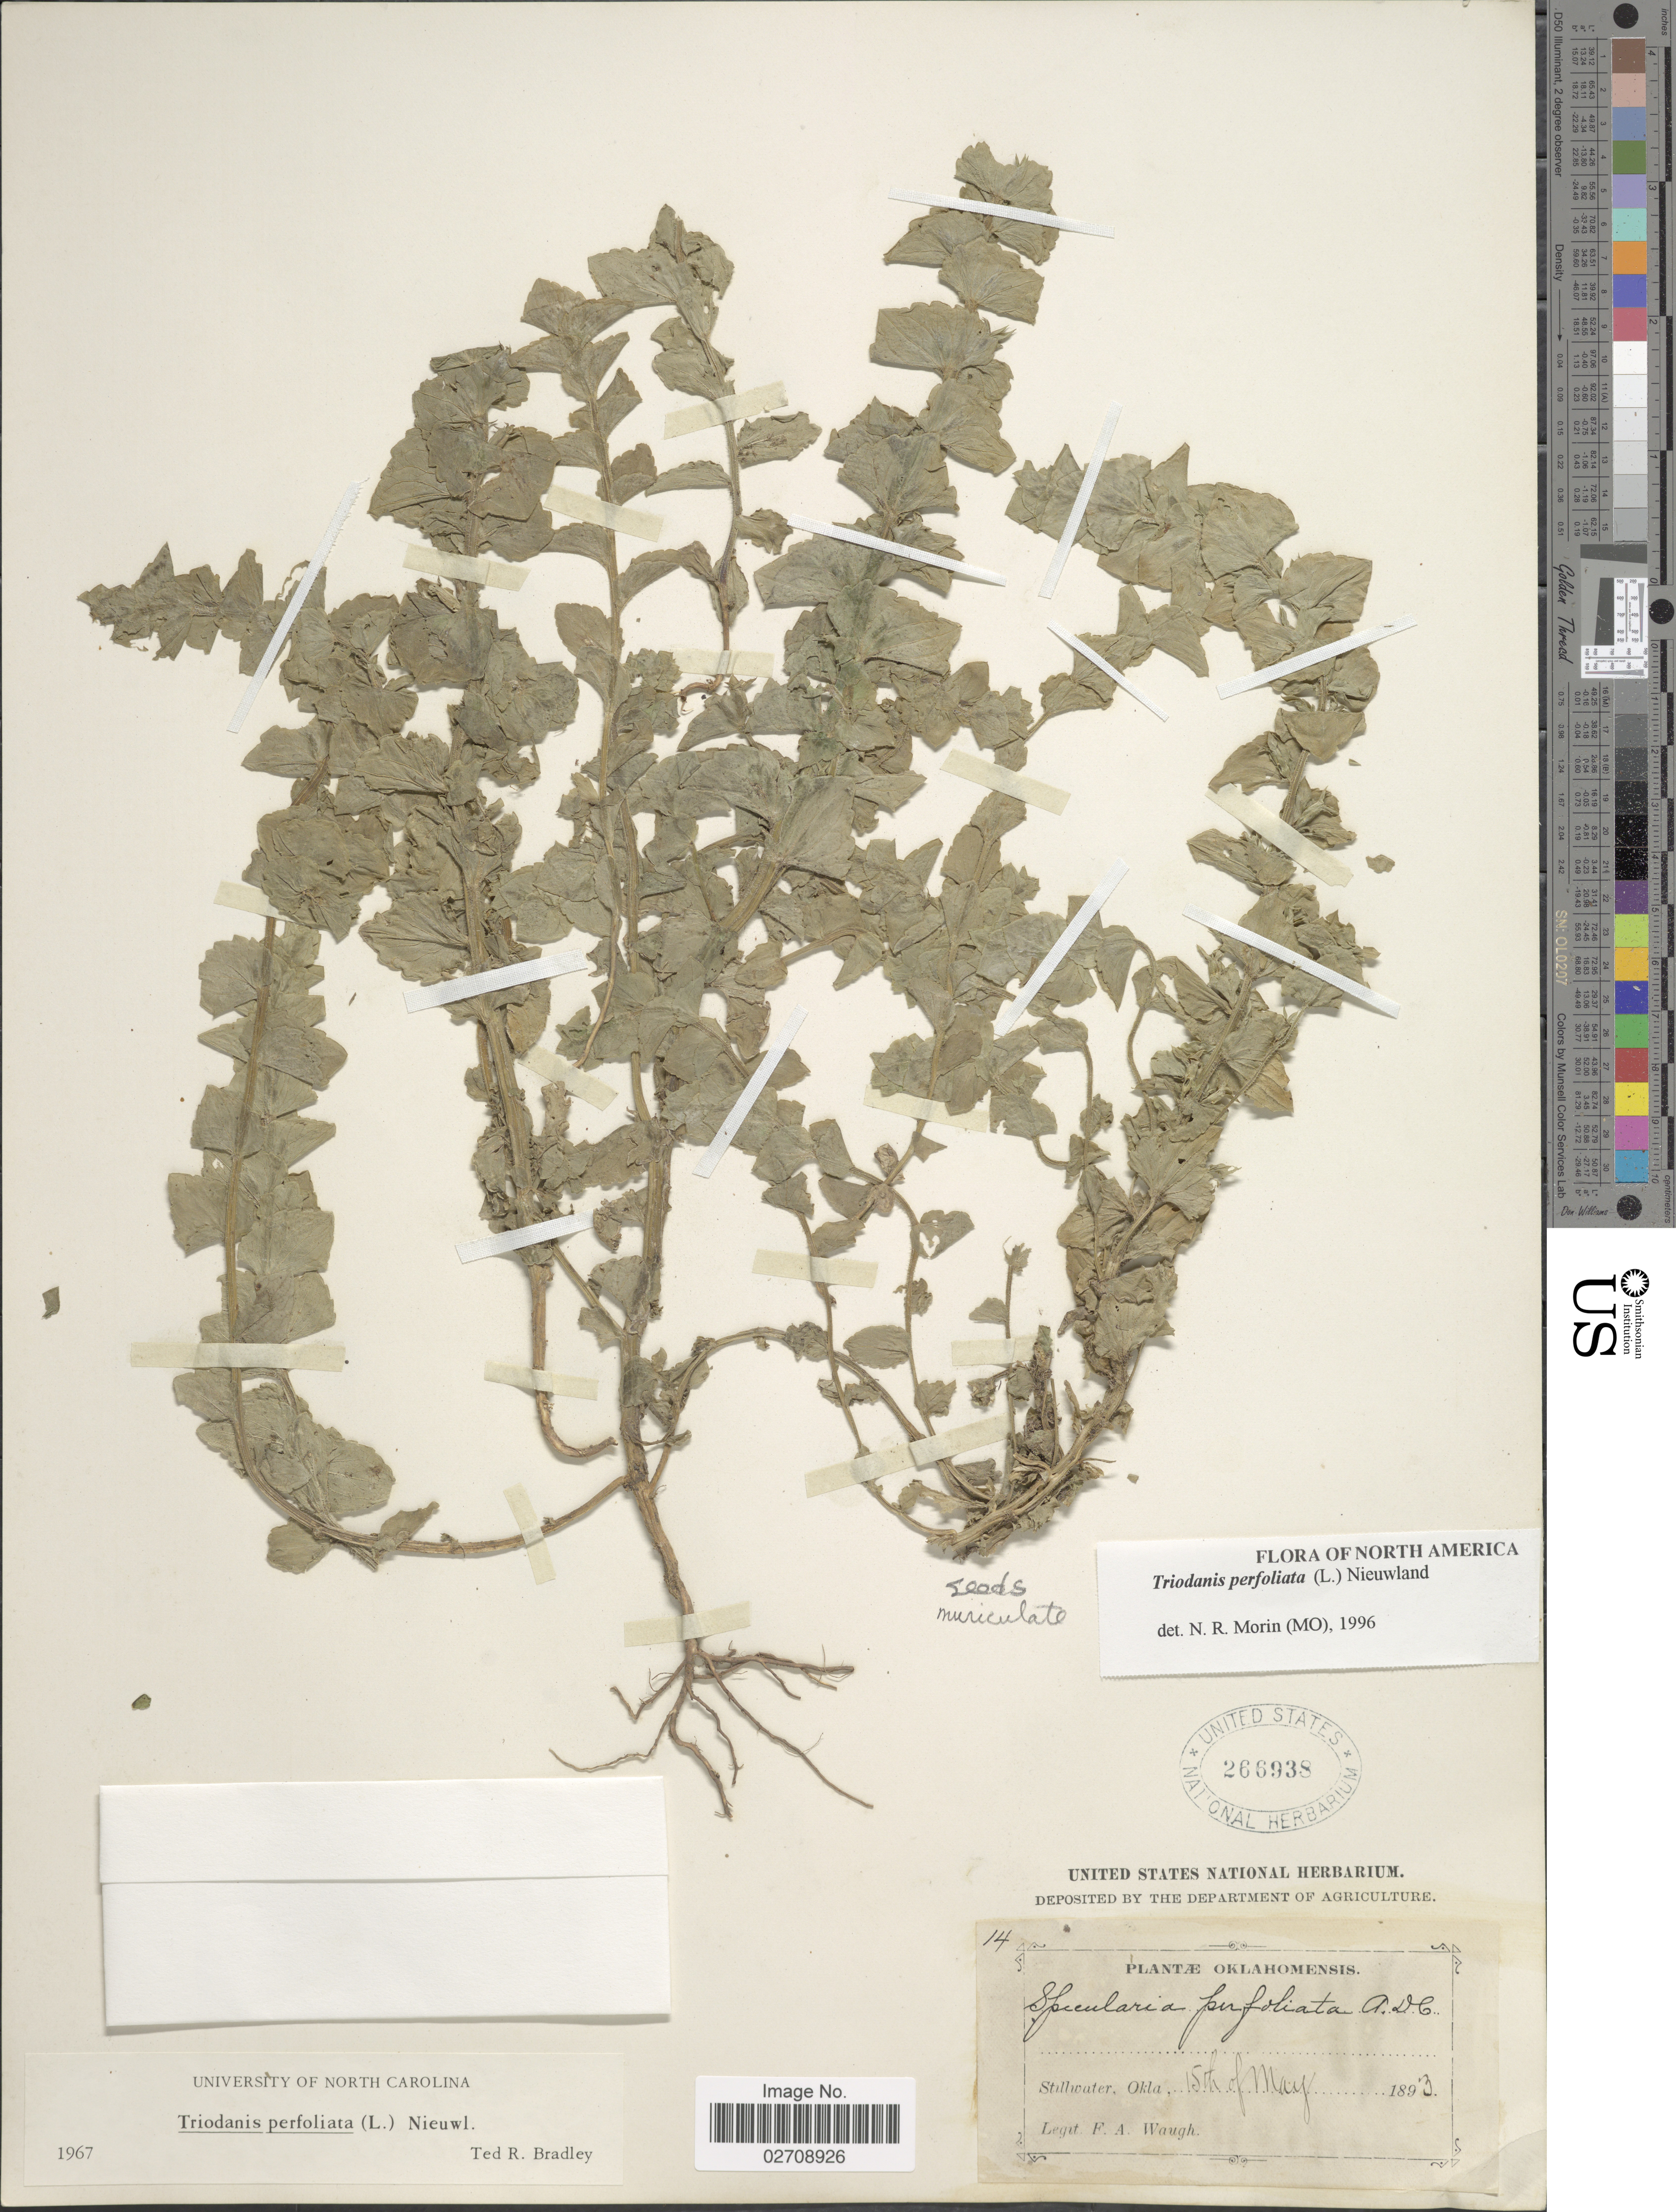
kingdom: Plantae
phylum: Tracheophyta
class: Magnoliopsida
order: Asterales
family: Campanulaceae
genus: Triodanis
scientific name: Triodanis perfoliata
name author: (L.) Nieuwl.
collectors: F. Waugh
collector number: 14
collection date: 1893-05-15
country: United States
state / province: Oklahoma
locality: Stillwater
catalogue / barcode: US 266938